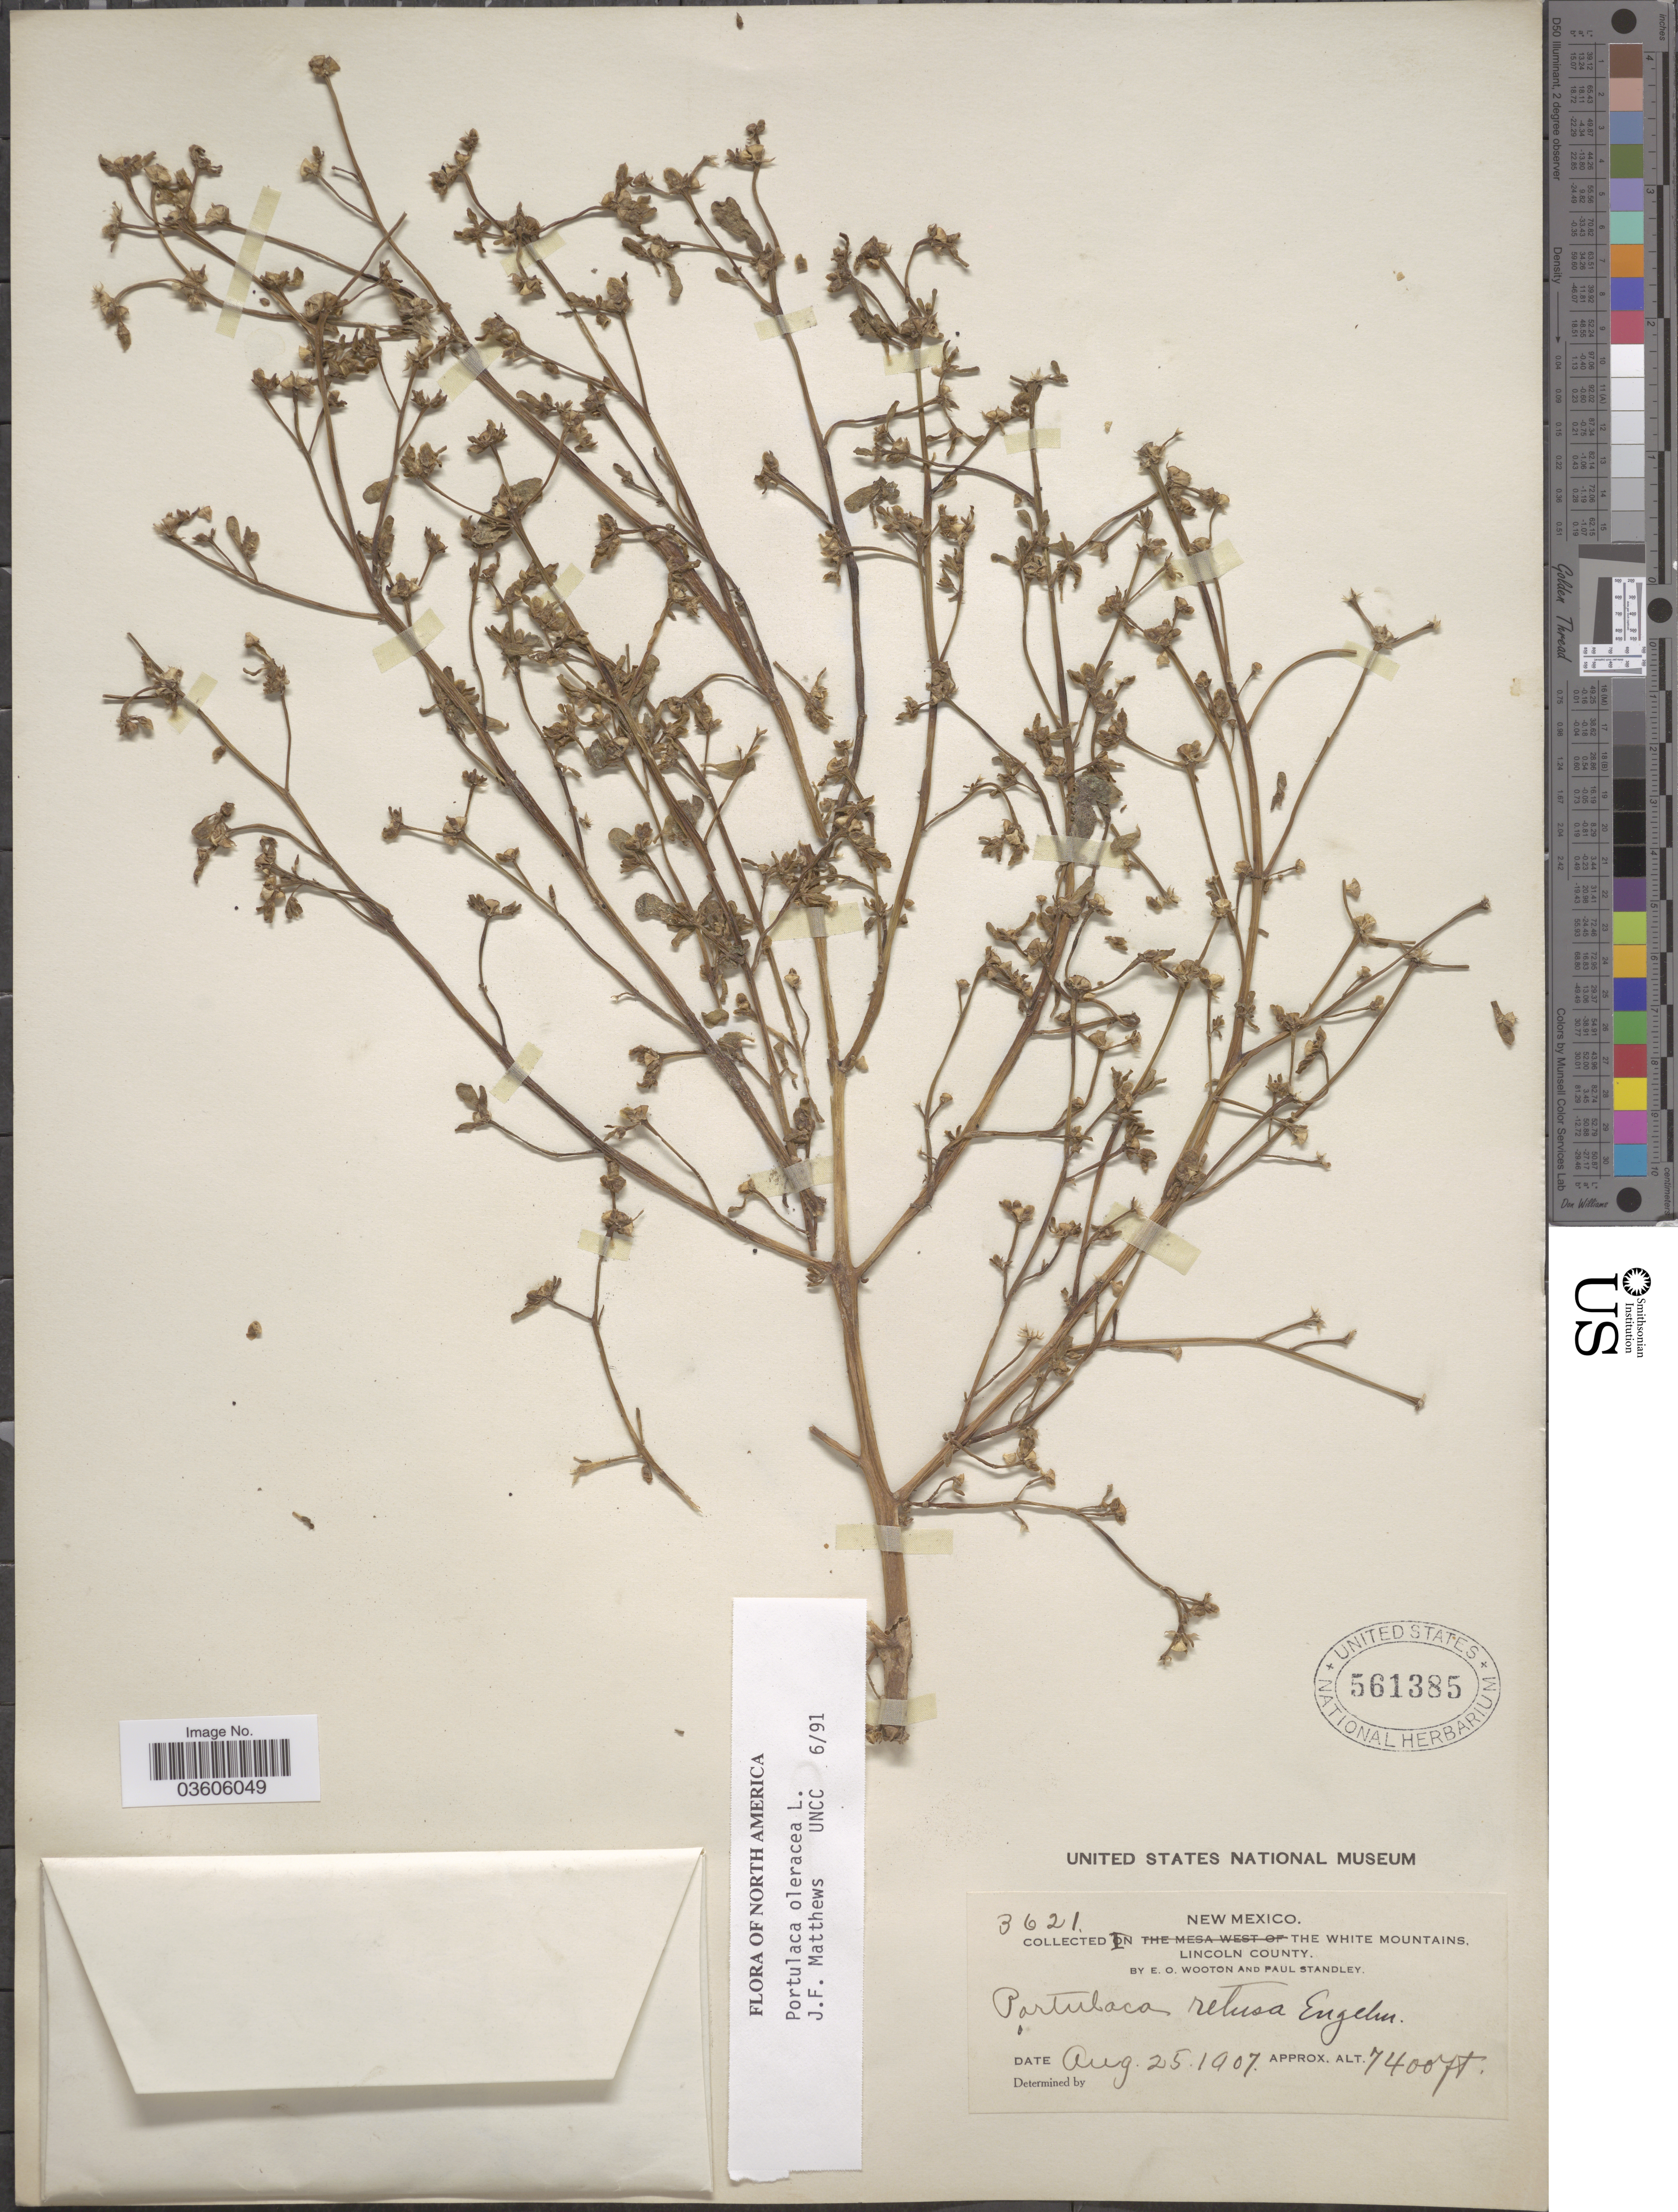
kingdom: Plantae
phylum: Tracheophyta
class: Magnoliopsida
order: Caryophyllales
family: Portulacaceae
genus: Portulaca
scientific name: Portulaca oleracea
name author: L.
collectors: E. O. Wooton & P. C. Standley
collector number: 3621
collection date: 1907-08-25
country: United States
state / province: New Mexico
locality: In the White Mountains, Lincoln County.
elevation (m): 2256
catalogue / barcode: US 561385